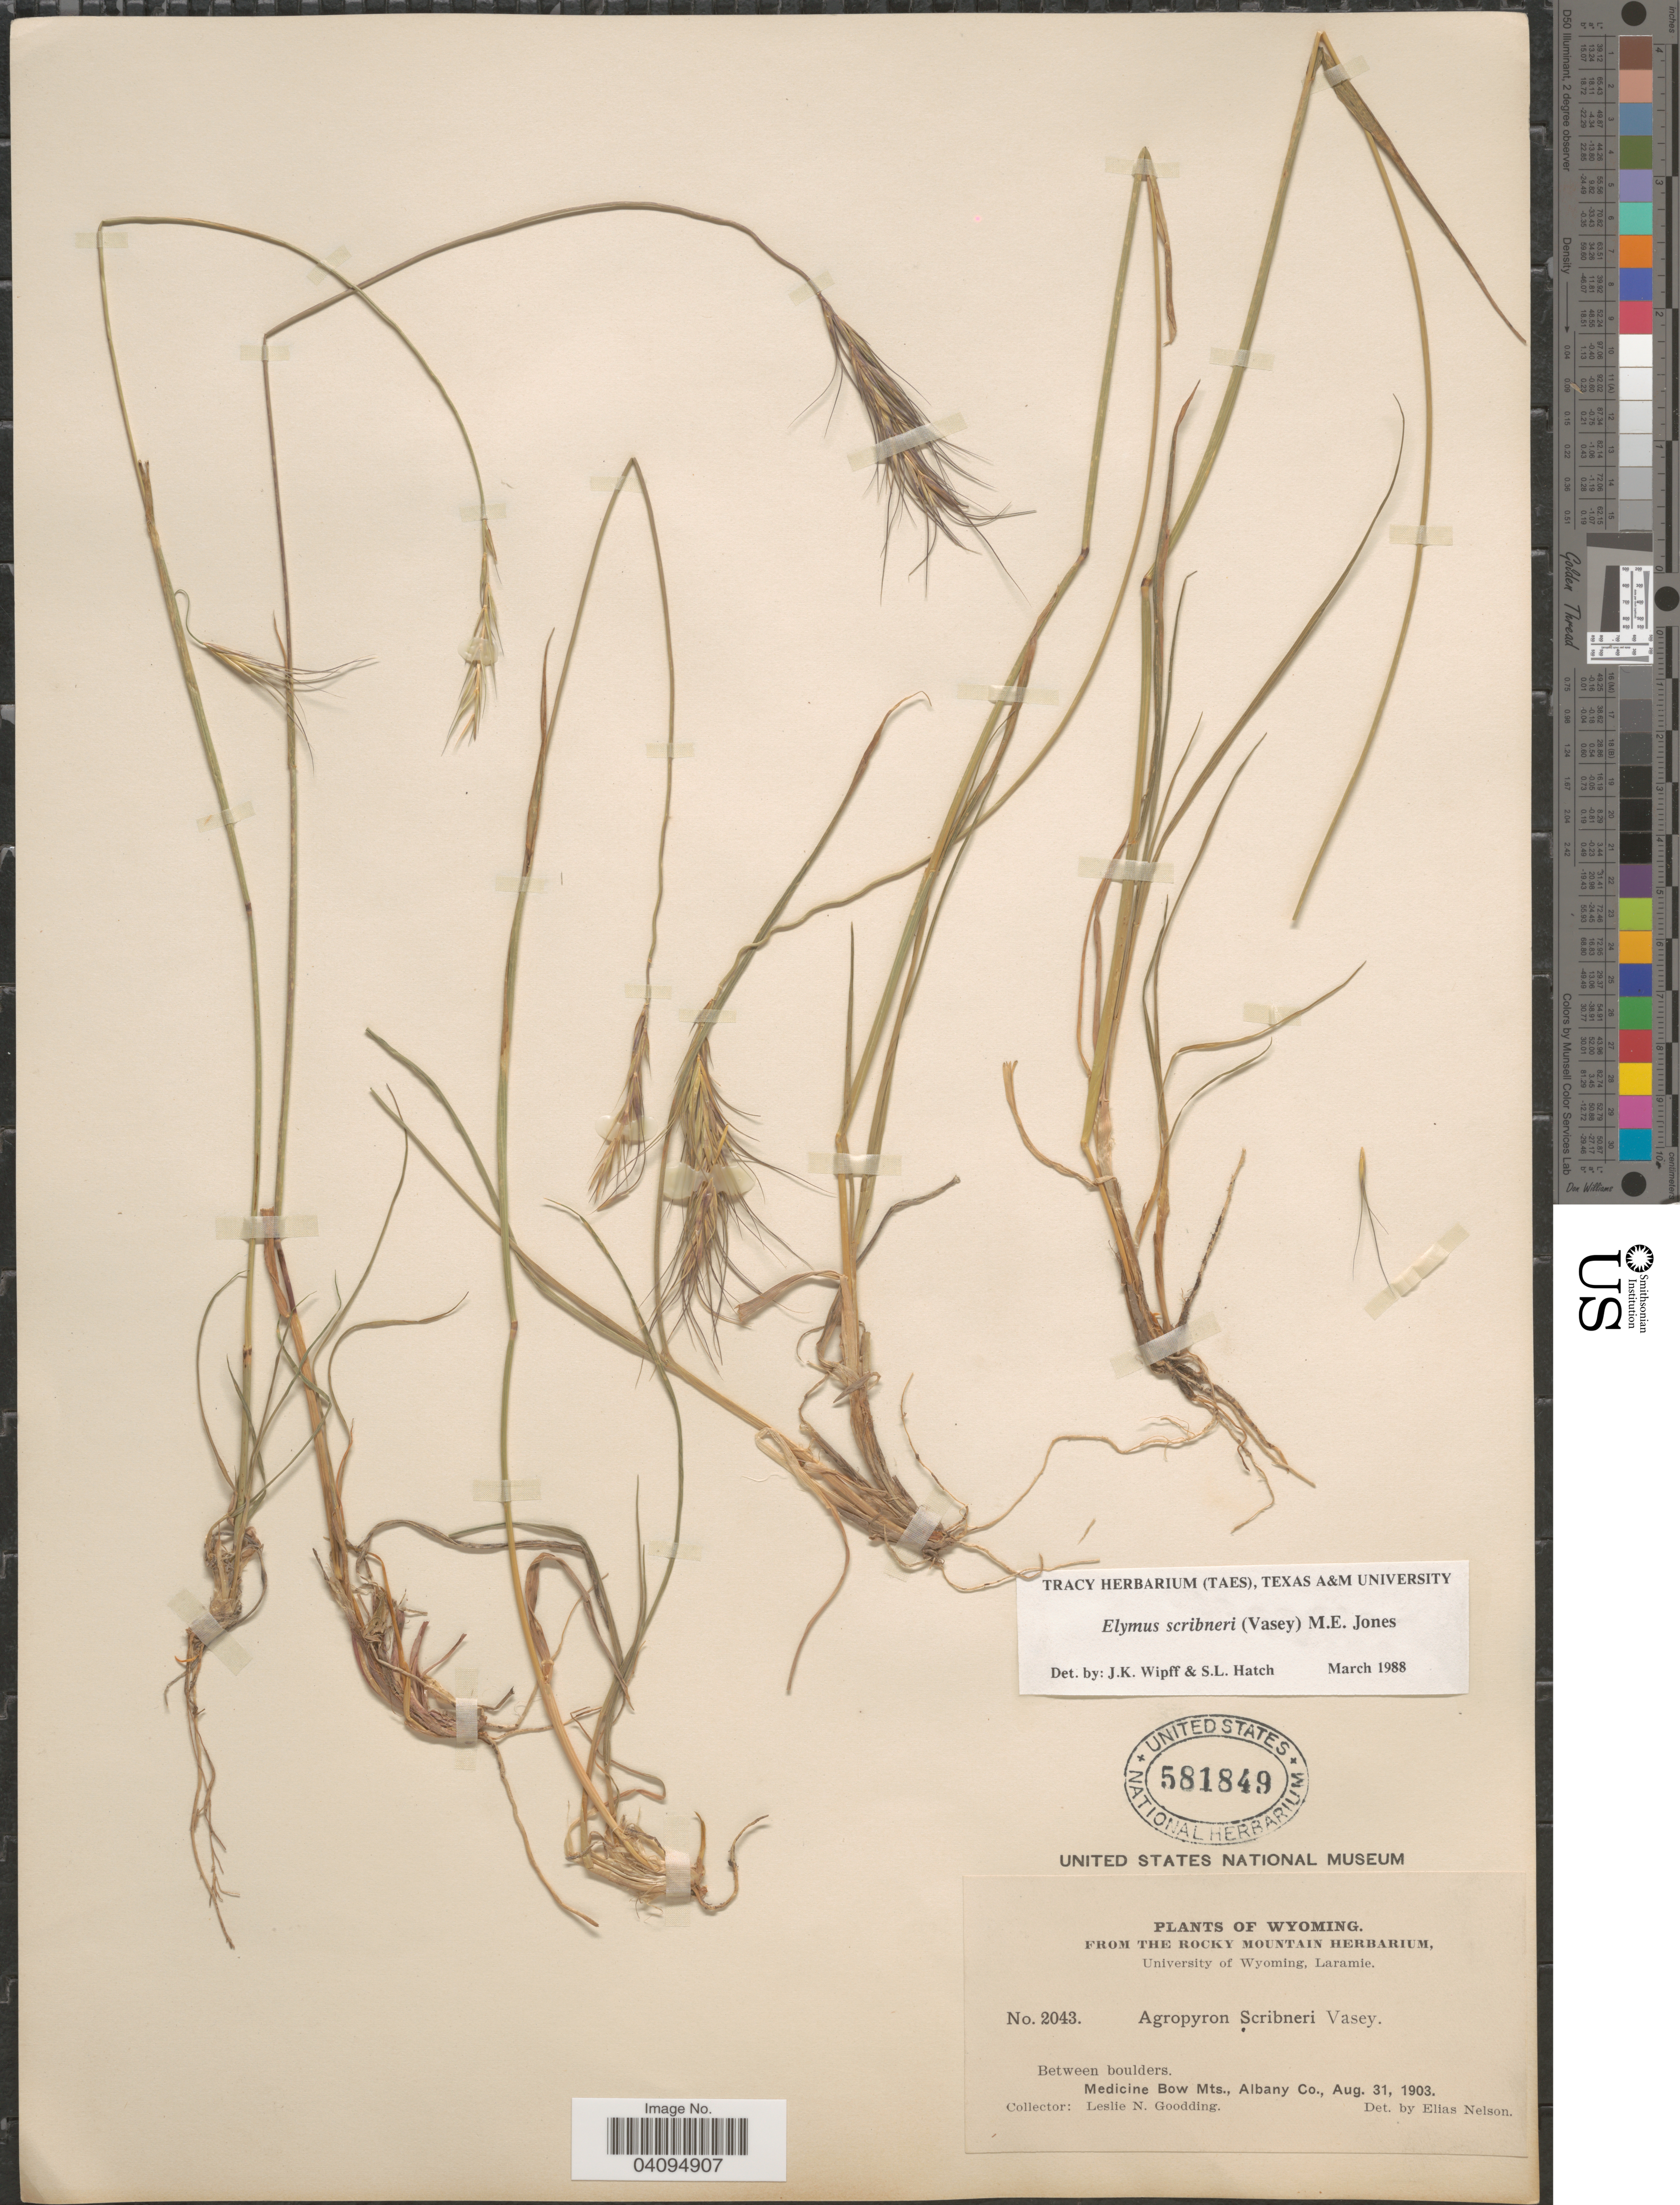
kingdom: Plantae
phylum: Tracheophyta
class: Liliopsida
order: Poales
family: Poaceae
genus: Elymus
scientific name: Elymus scribneri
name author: (Vasey) M.E. Jones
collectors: L. N. Goodding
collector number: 2043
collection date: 1903-08-31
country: United States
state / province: Wyoming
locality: Between boulders. Medicine Bow Mts., Albany Co.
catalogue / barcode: US 581849